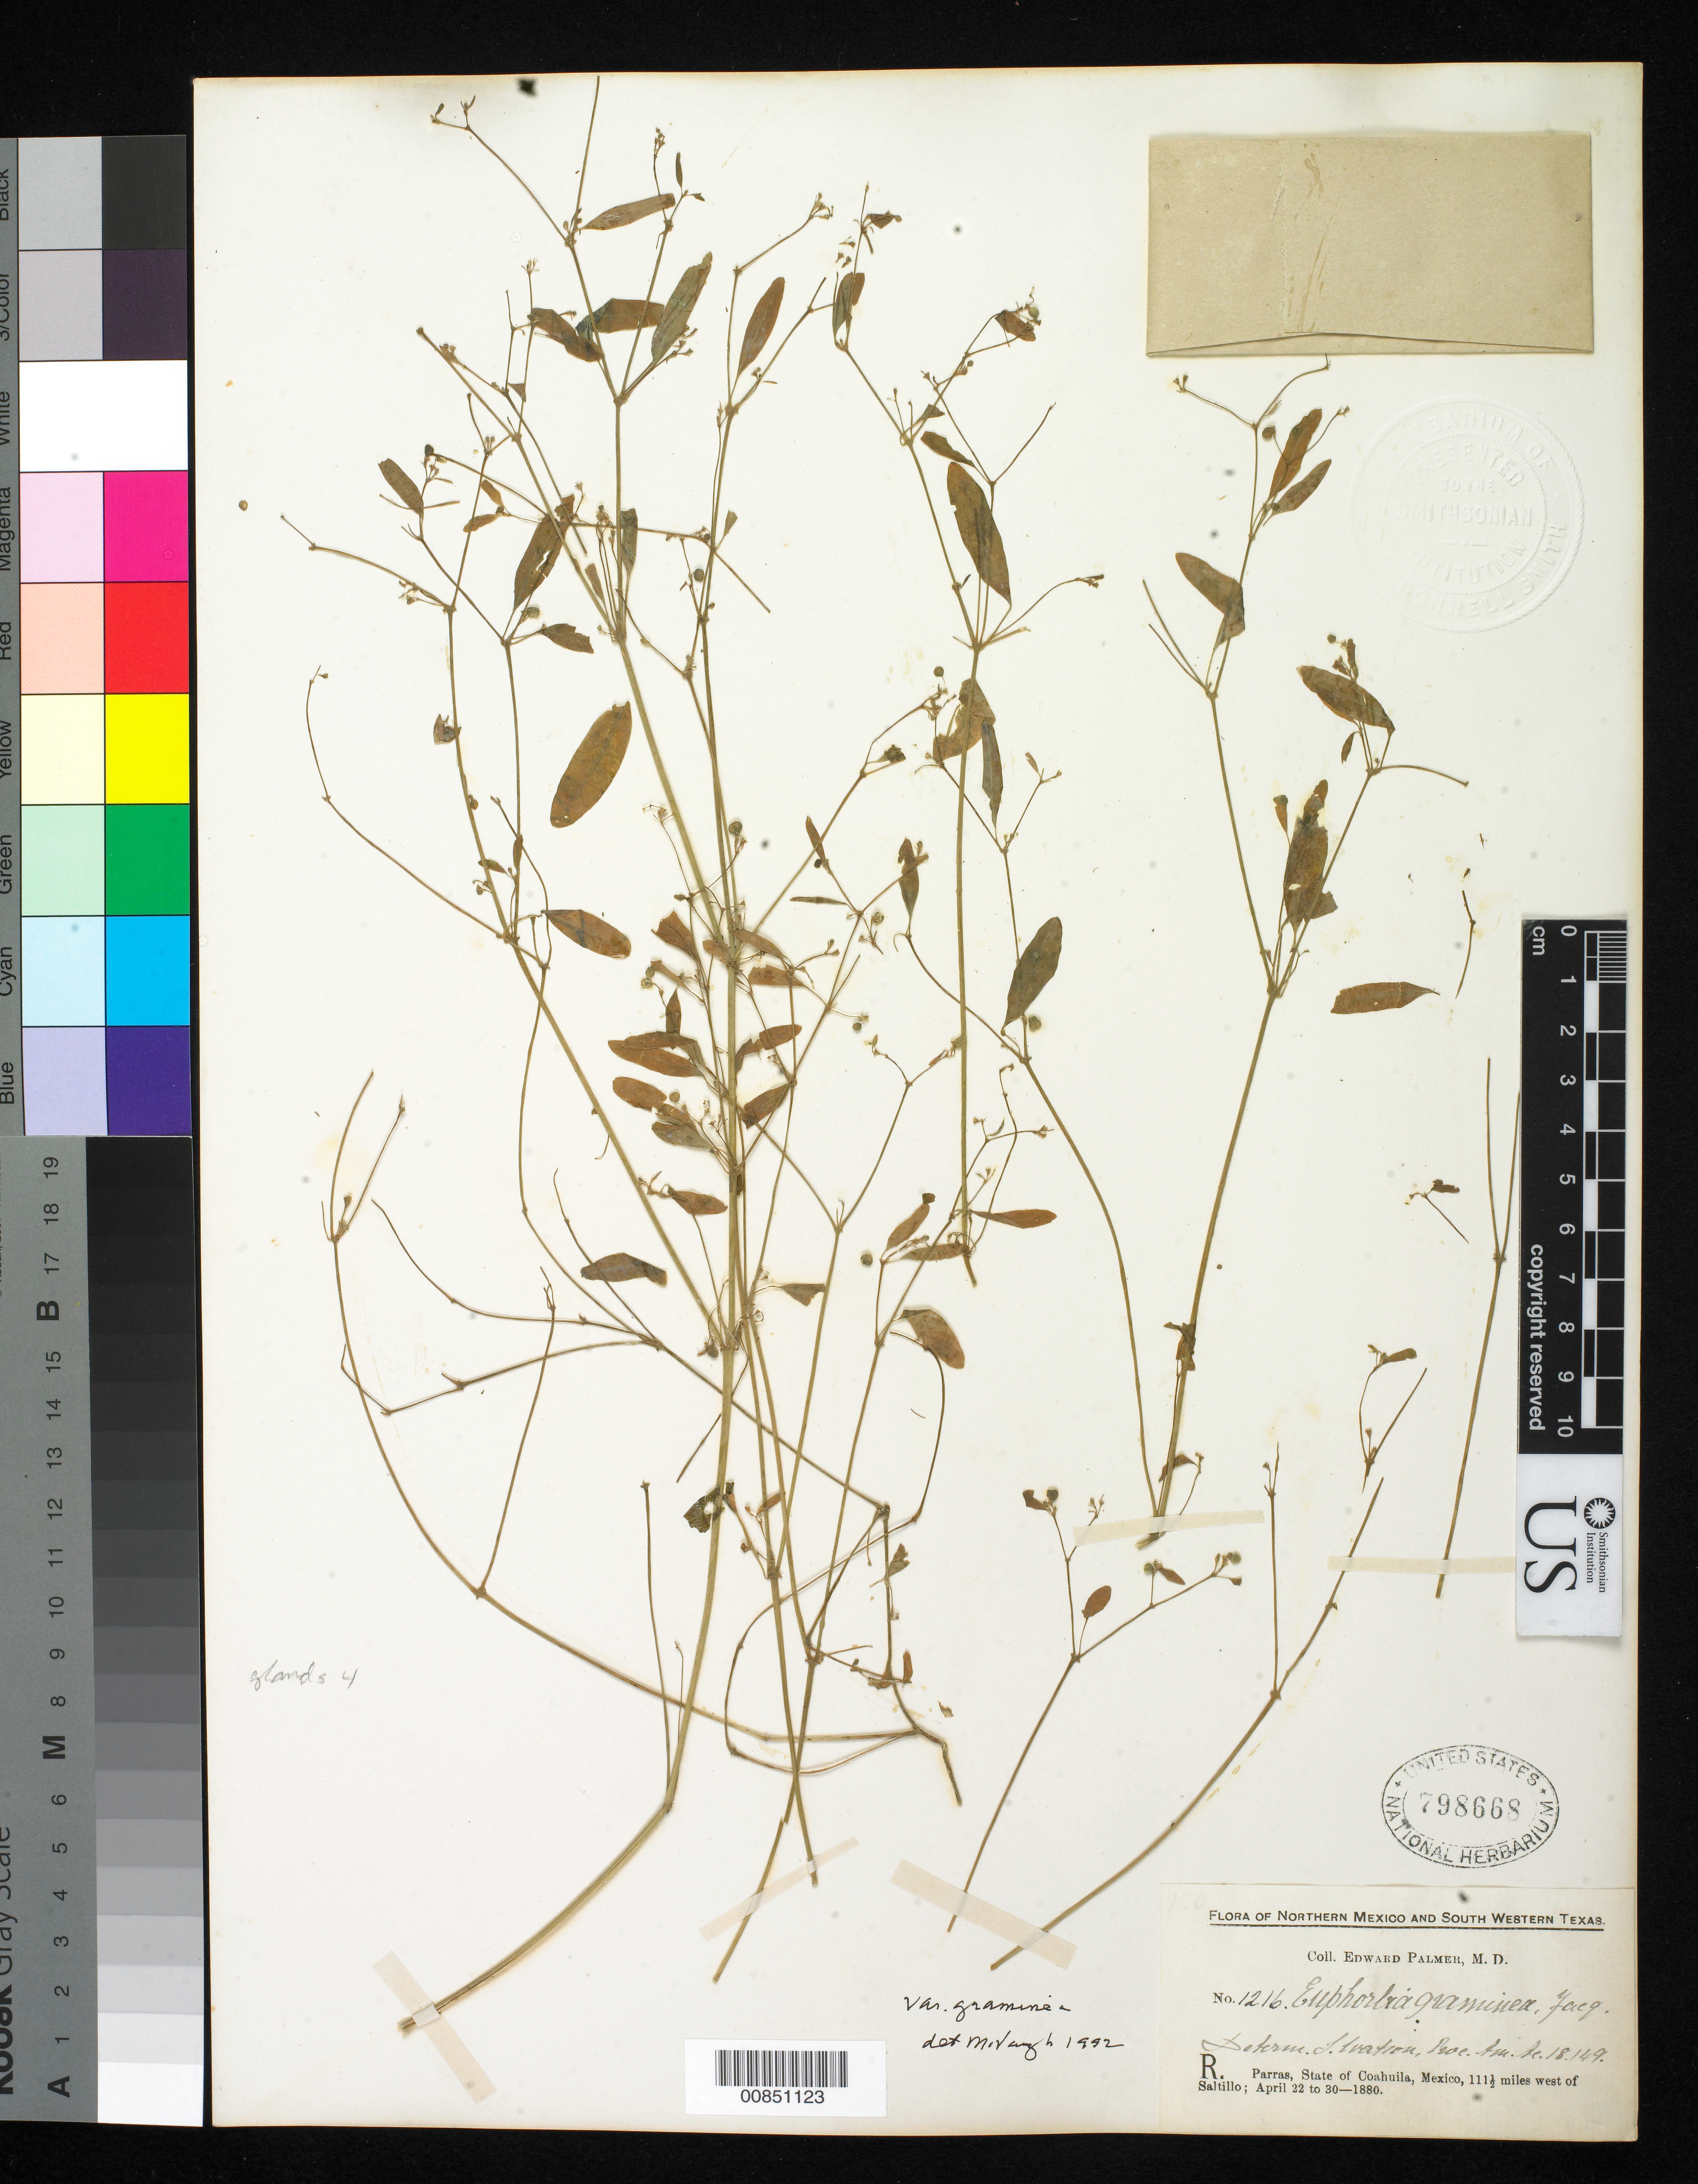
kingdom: Plantae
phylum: Tracheophyta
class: Magnoliopsida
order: Malpighiales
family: Euphorbiaceae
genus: Euphorbia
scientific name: Euphorbia graminea var. graminea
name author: Jacq.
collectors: E. Palmer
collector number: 1216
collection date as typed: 22 Apr 1880 to 30 Apr 1880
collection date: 1880-04-22/1880-04-30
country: Mexico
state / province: Coahuila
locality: R. Parras, Coahuila 111½ miles west of Saltillo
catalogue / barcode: US 798668